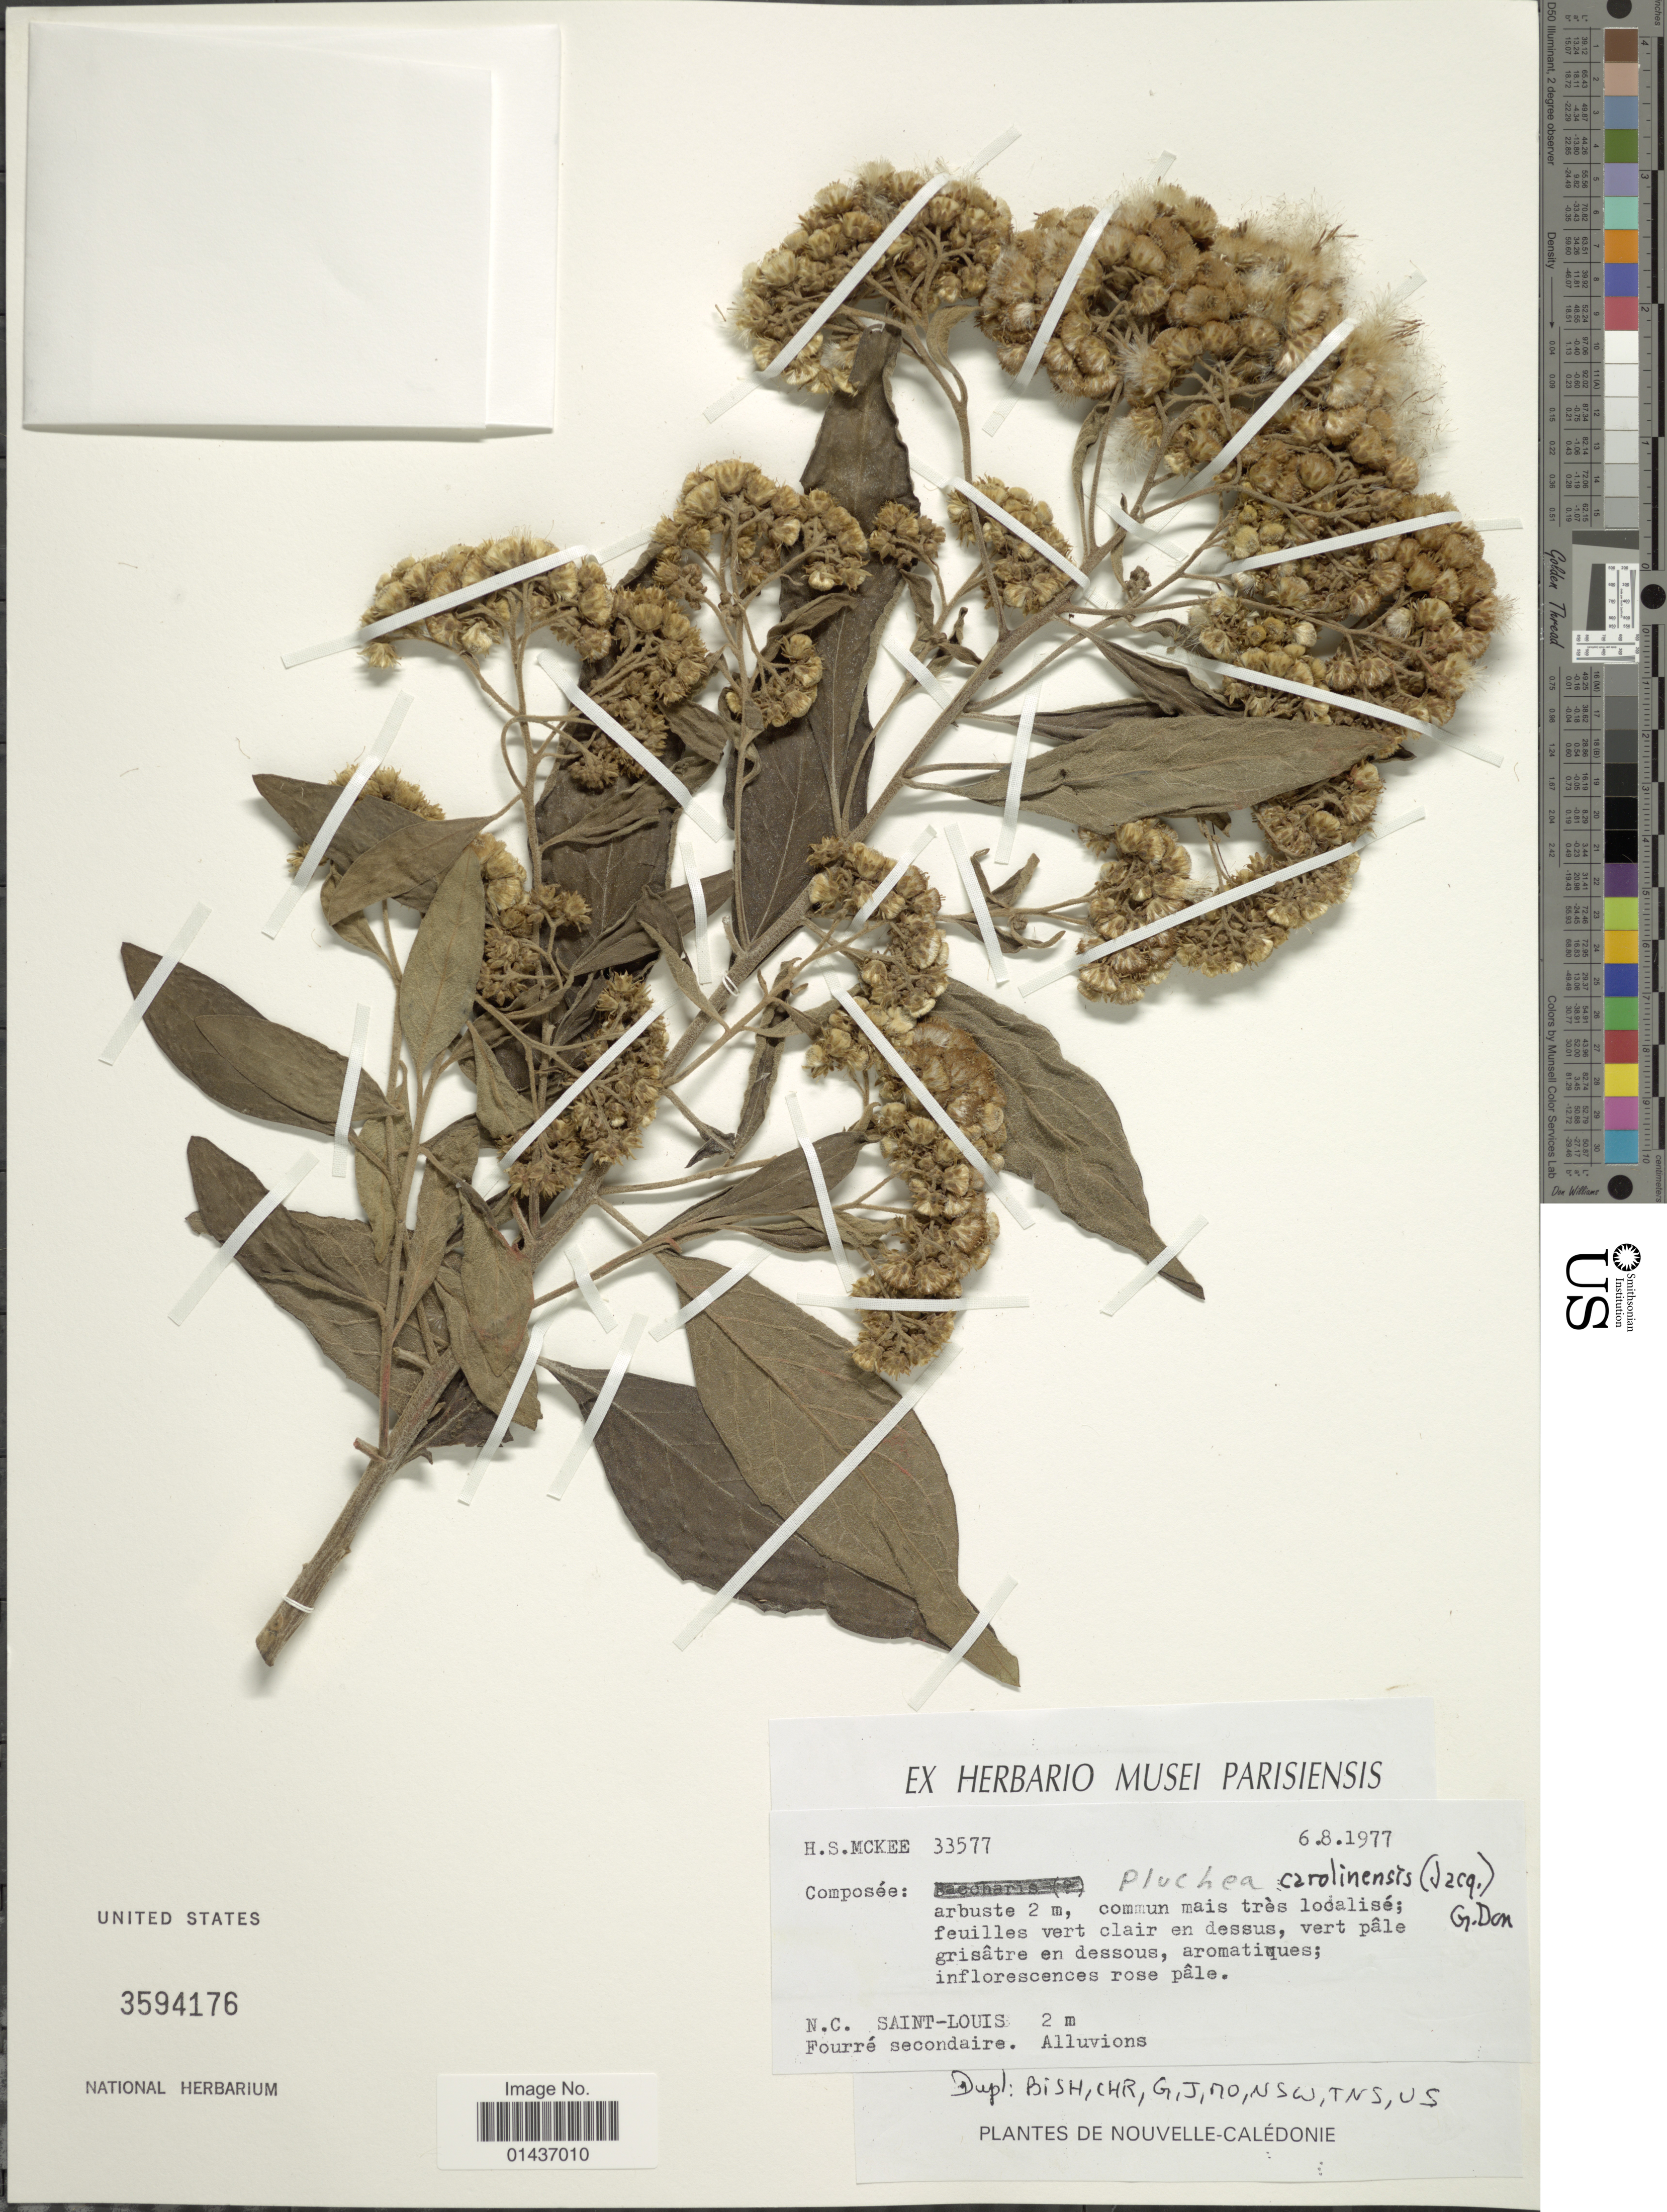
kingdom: Plantae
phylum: Tracheophyta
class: Magnoliopsida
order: Asterales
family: Asteraceae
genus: Pluchea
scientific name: Pluchea carolinensis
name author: (Jacq.) D. Don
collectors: H. S. McKee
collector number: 33577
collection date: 1977-08-06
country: United States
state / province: North Carolina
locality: Saint Louis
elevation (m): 2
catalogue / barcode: US 3594176